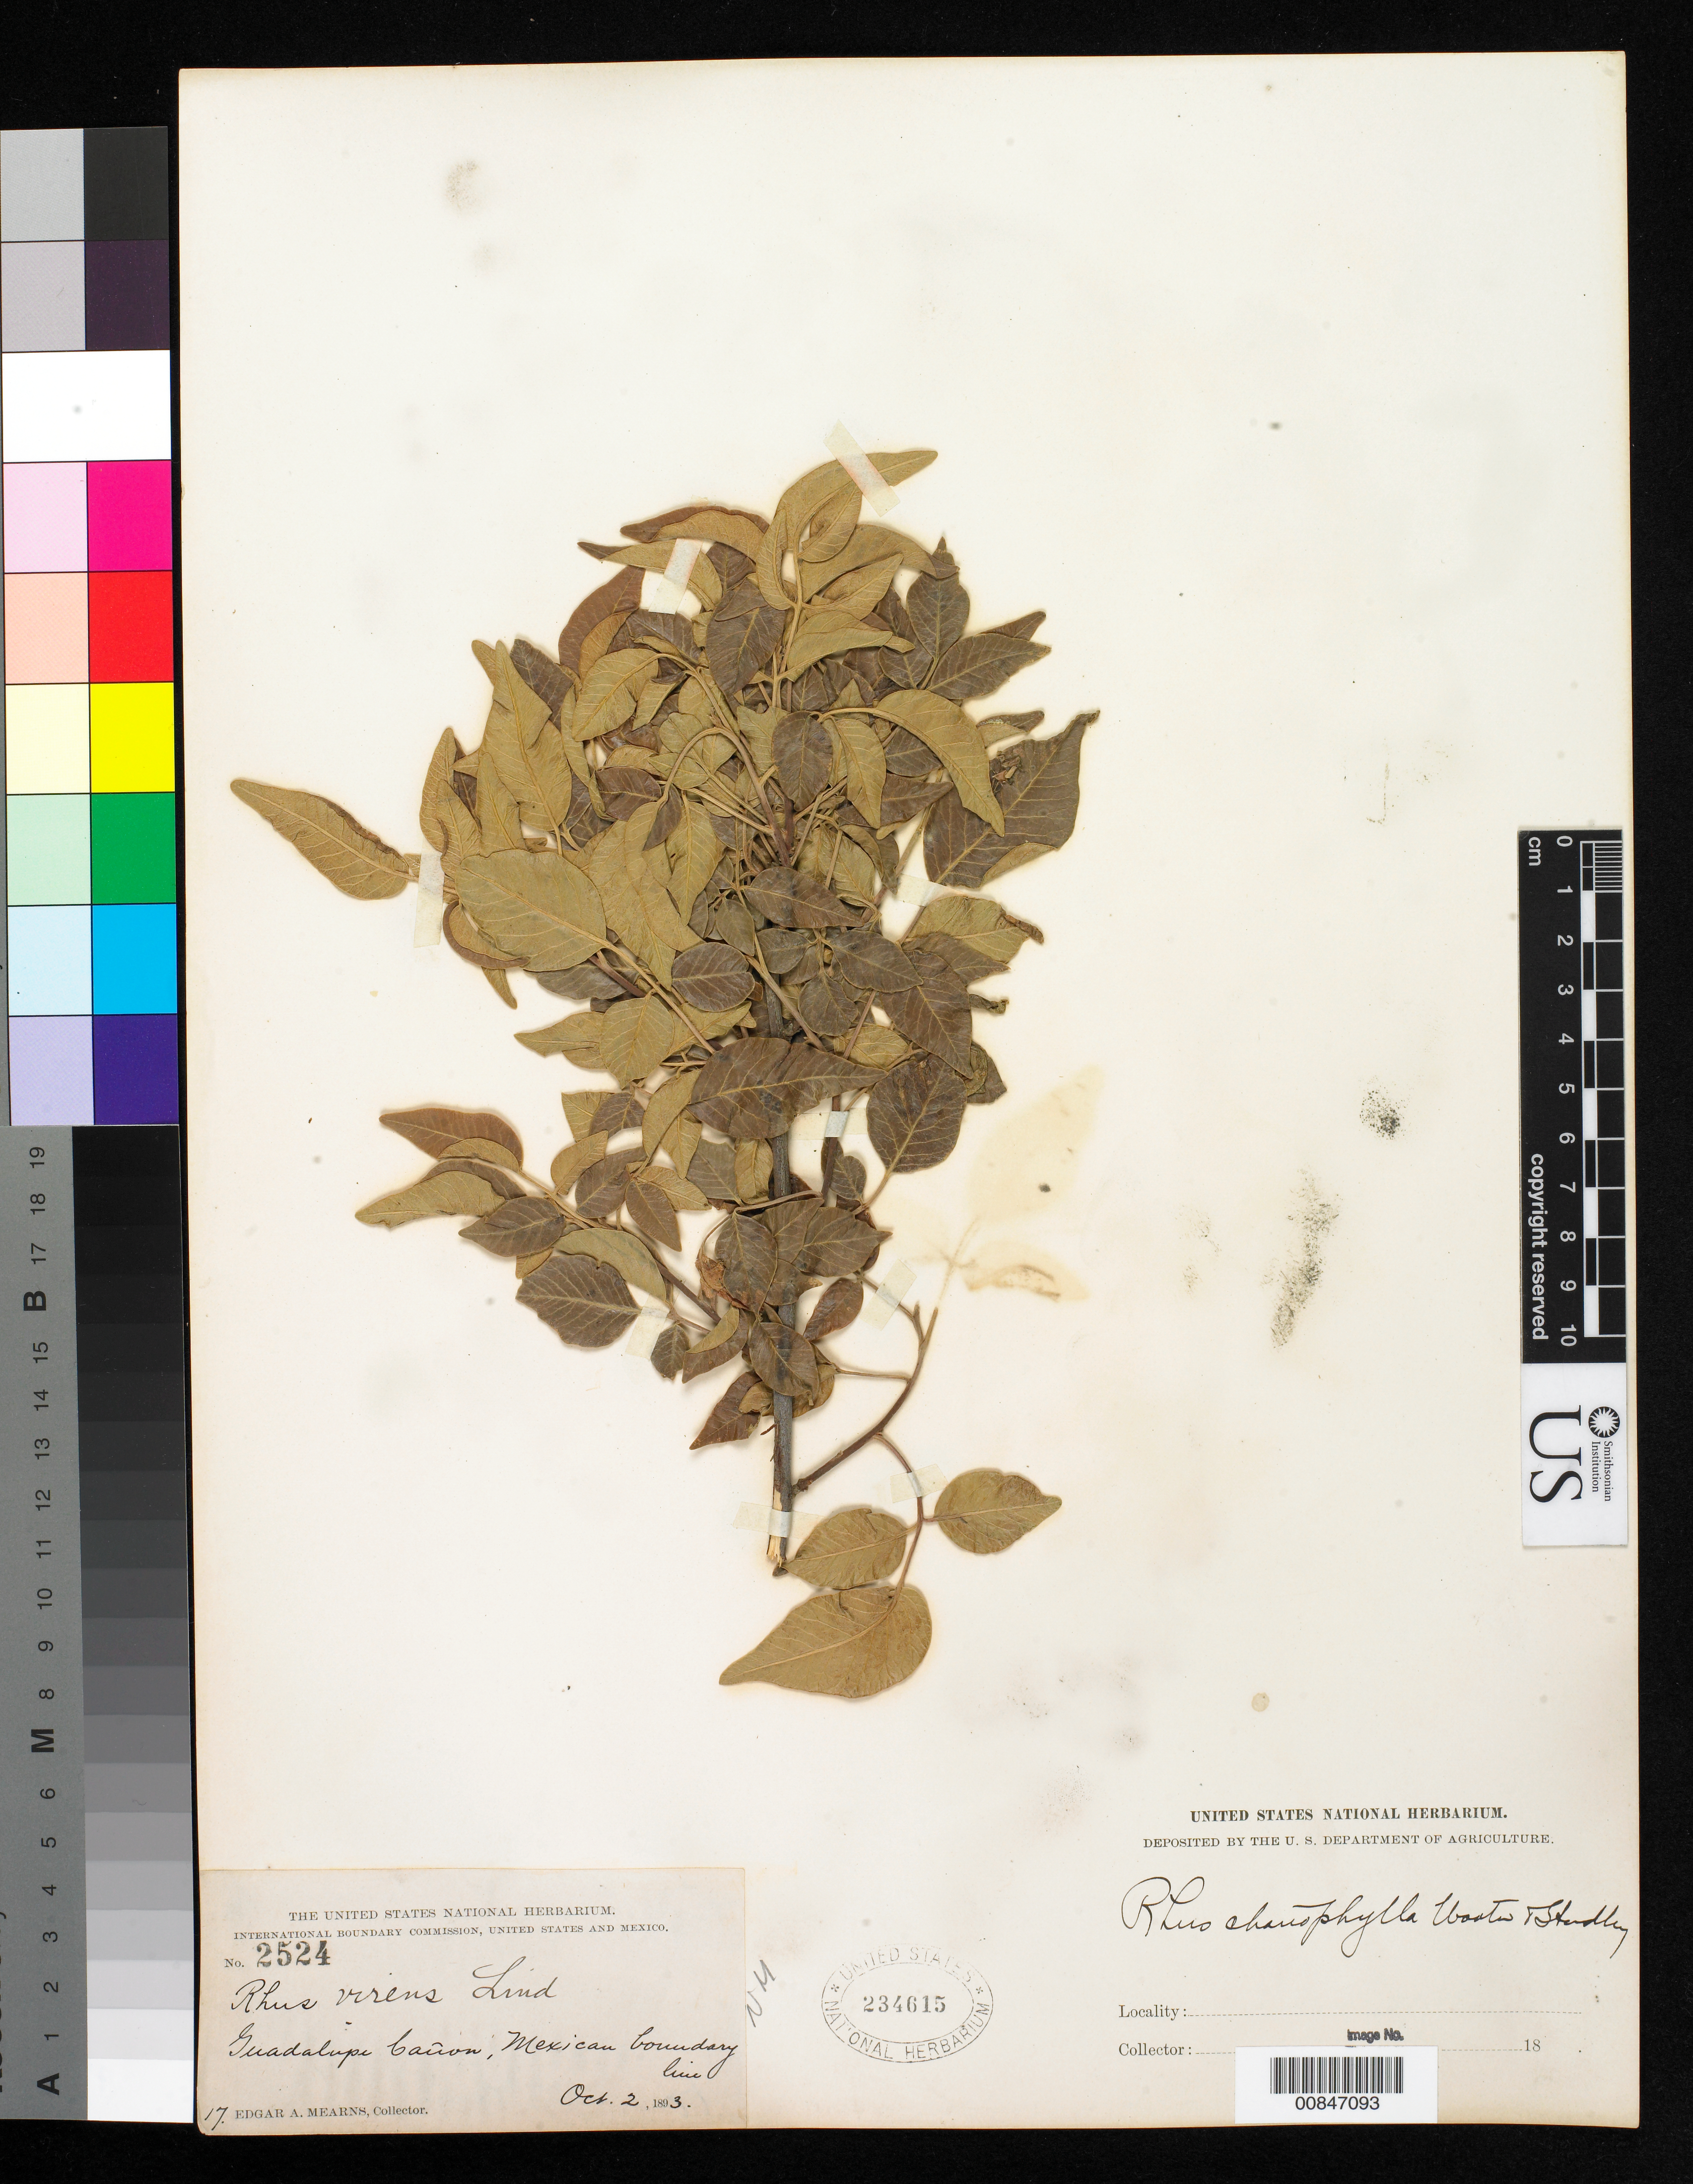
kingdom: Plantae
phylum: Tracheophyta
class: Magnoliopsida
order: Sapindales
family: Anacardiaceae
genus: Rhus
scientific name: Rhus choriophylla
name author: Wooton & Standl.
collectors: E. A. Mearns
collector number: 2524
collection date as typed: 02 Oct 1893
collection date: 1893-10-02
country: United States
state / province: New Mexico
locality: Guadalupe Cañon, Mexican Boundary Line.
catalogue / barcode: US 234615